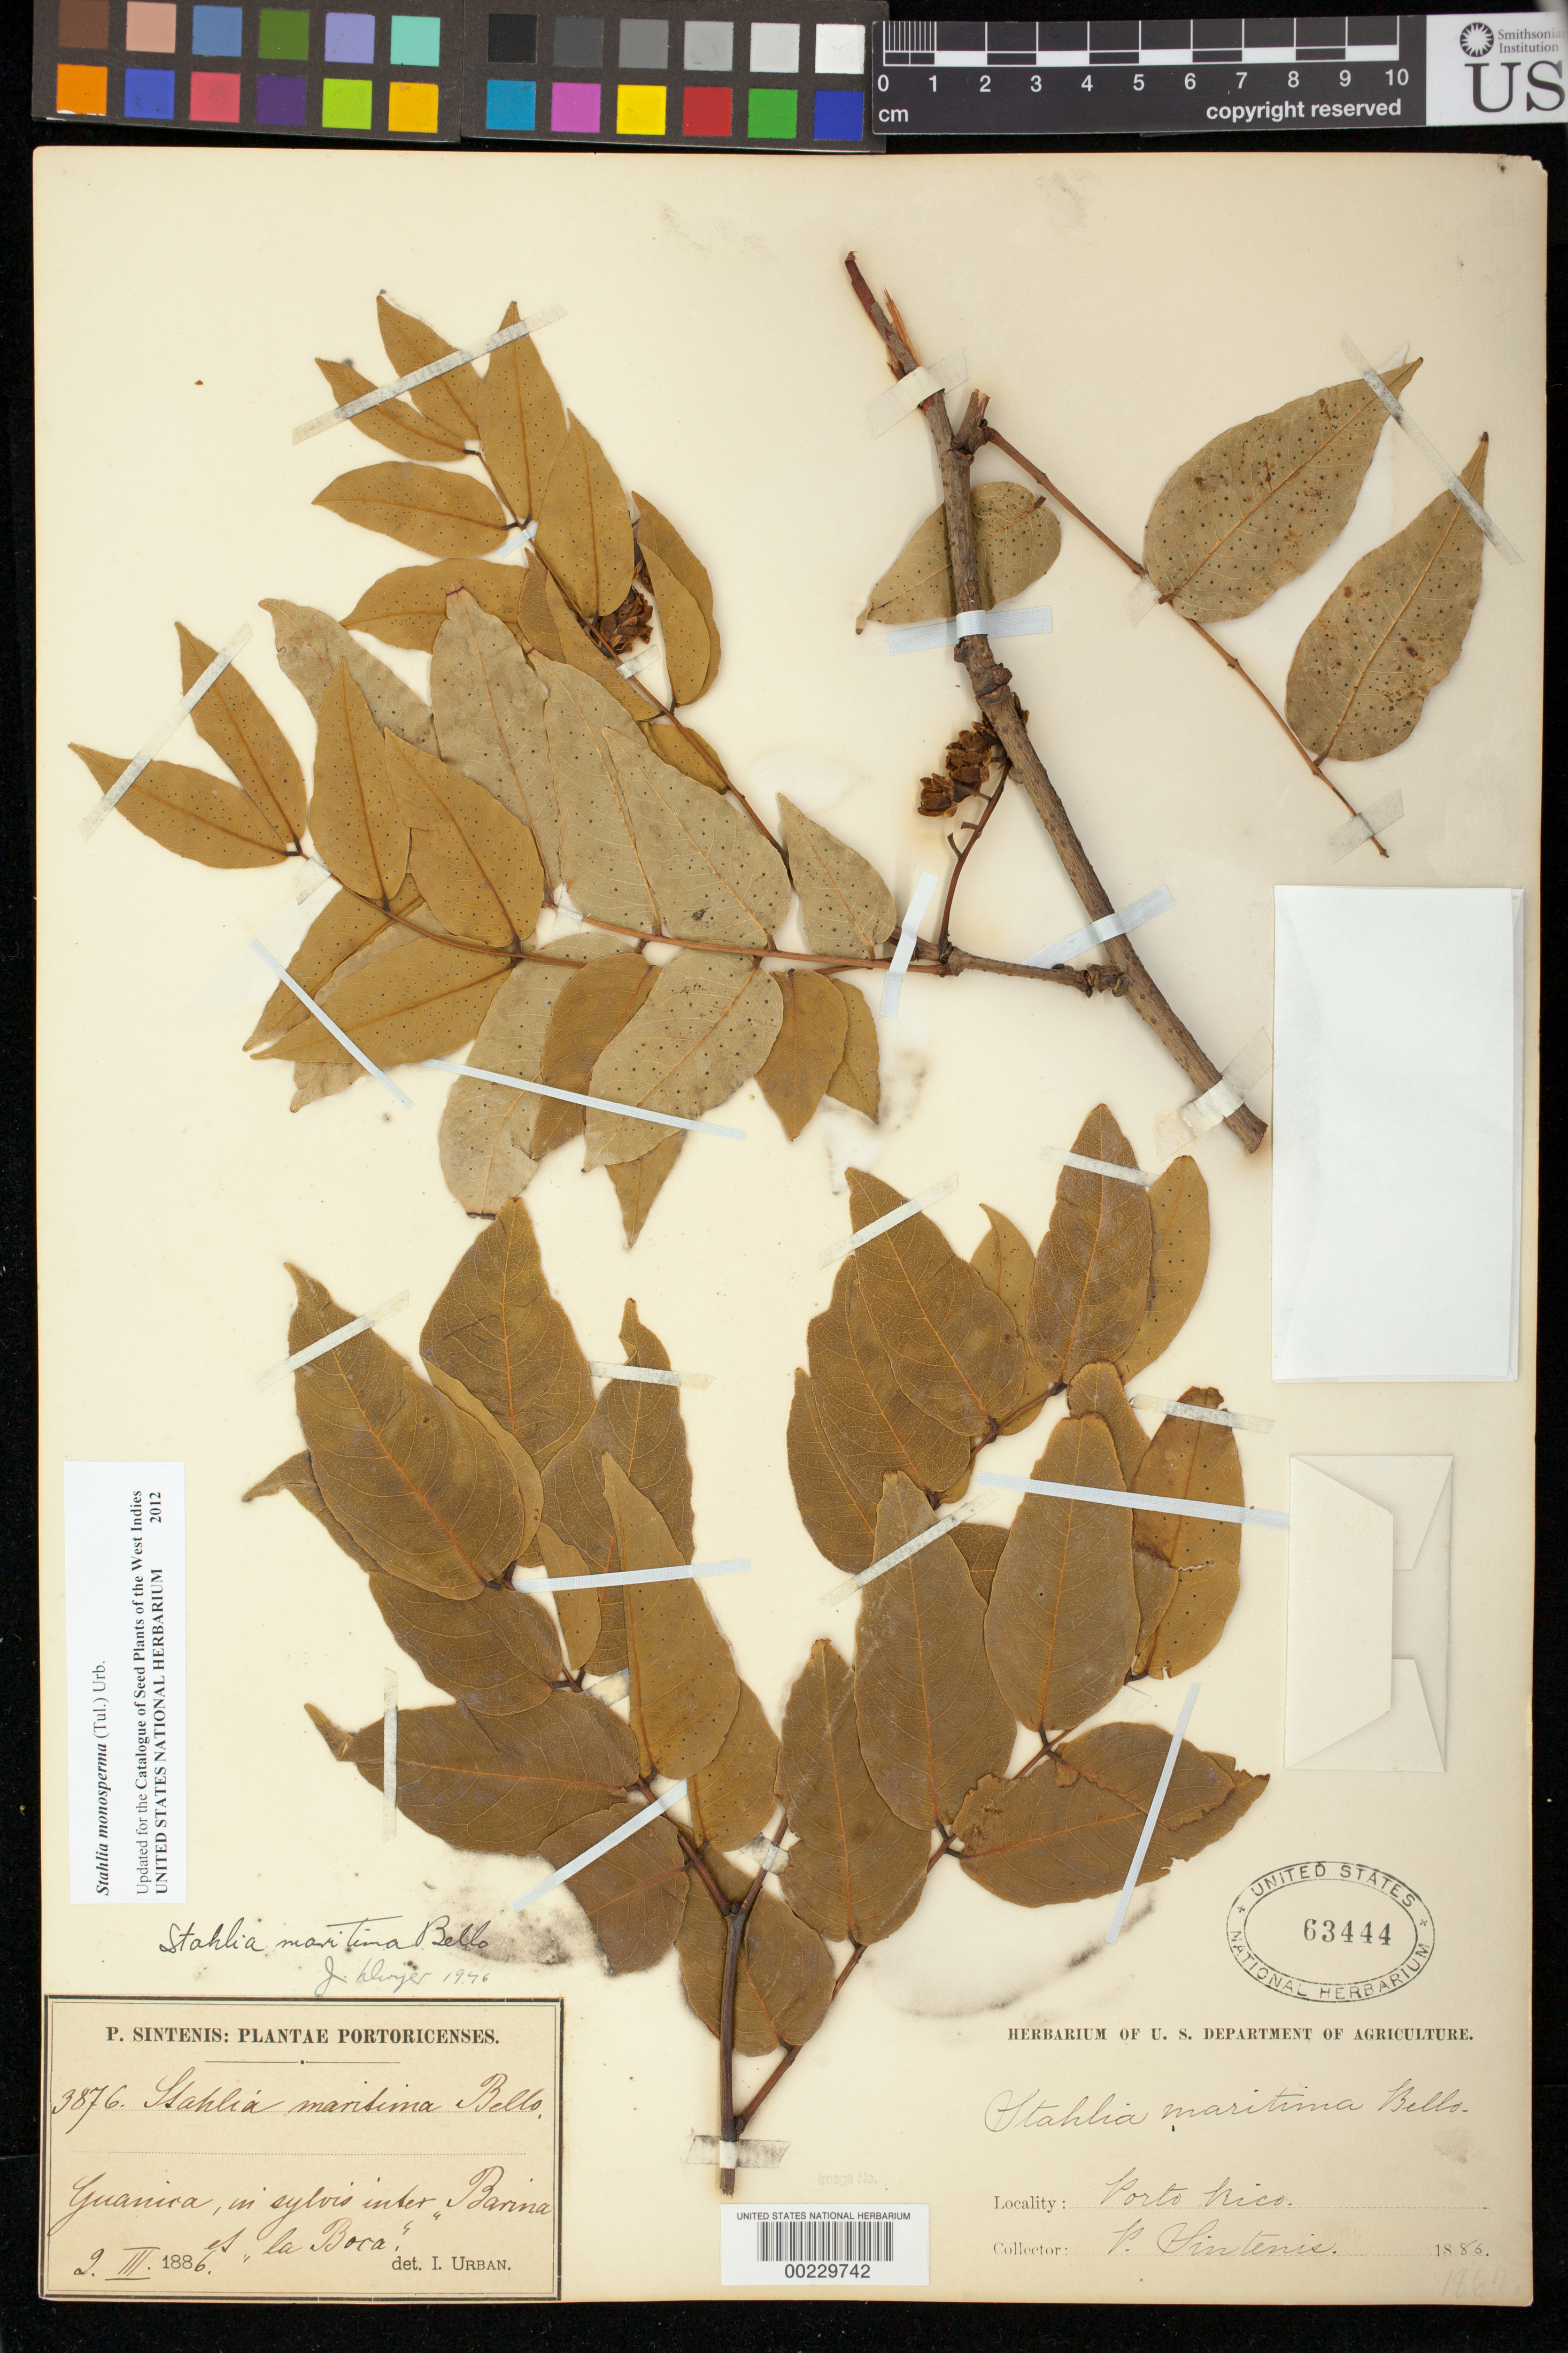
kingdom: Plantae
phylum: Tracheophyta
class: Magnoliopsida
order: Fabales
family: Fabaceae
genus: Stahlia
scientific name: Stahlia maritima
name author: Bello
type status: Isoneotype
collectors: P. Sintenis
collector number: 3876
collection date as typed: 2. III. 1886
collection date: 1886-03-02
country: Puerto Rico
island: Greater Antilles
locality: Guanica, in sylvis inter Barinas et "la Bora"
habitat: Woods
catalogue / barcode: US 63444